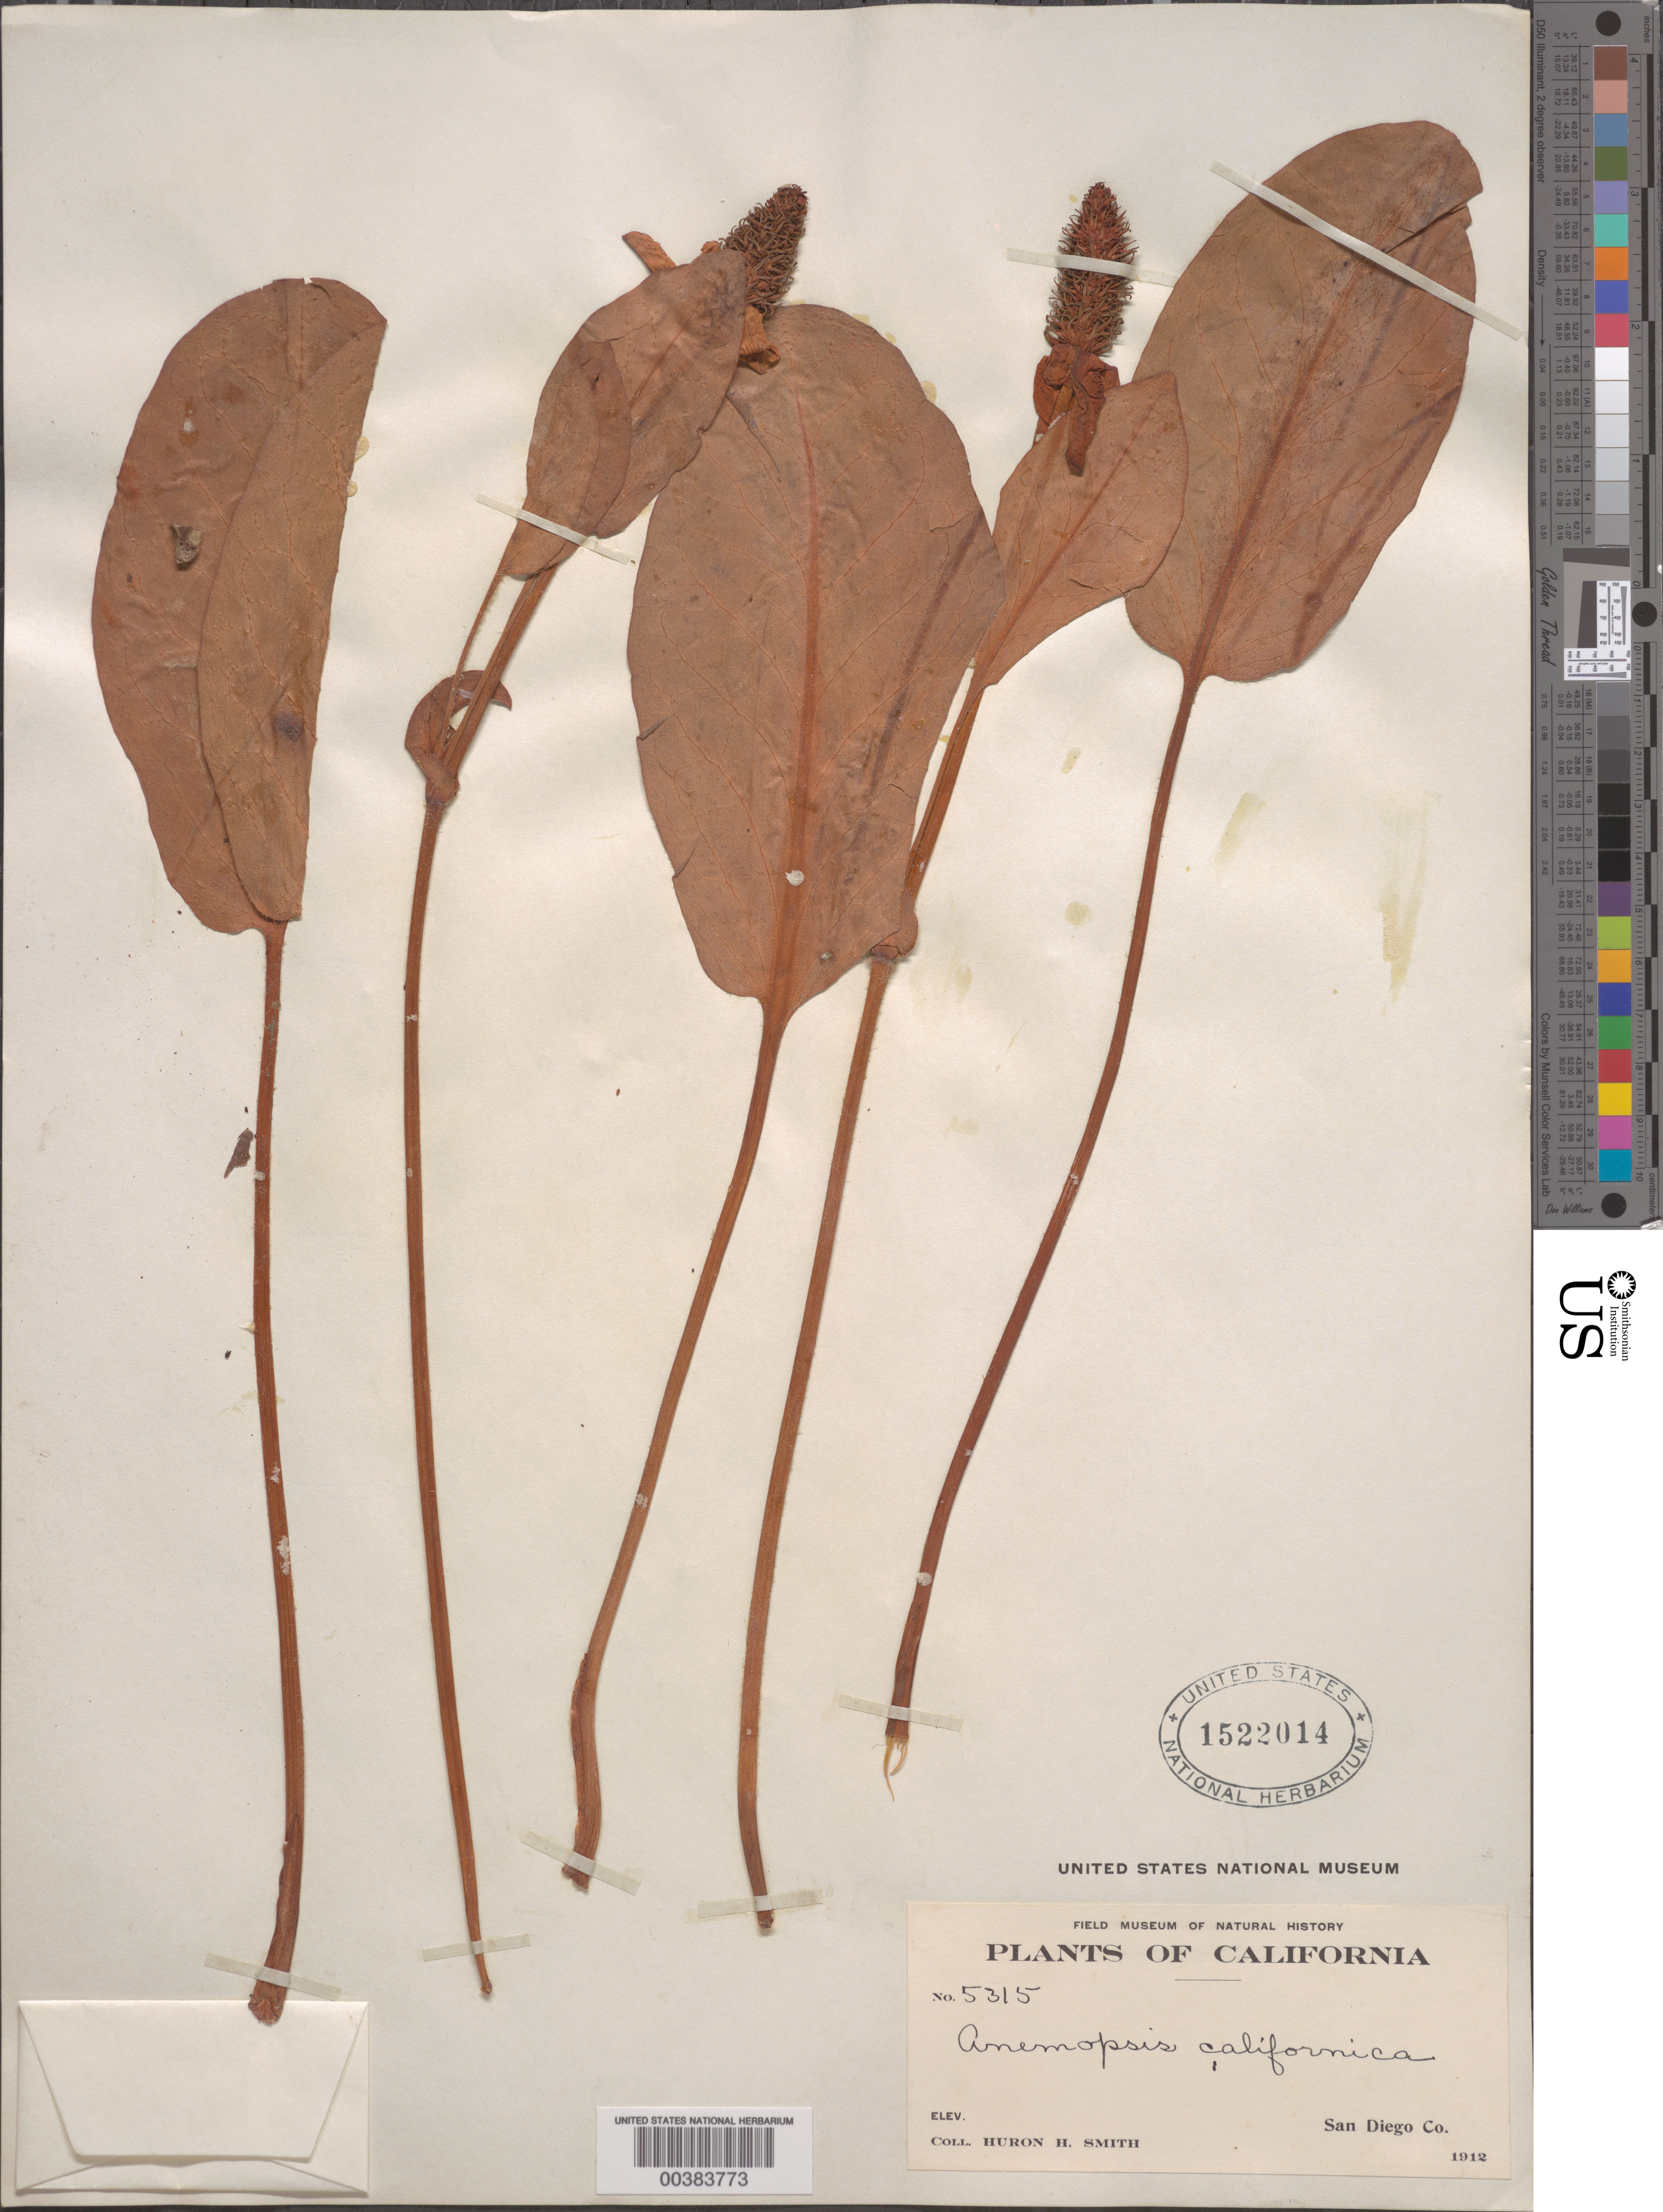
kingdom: Plantae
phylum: Tracheophyta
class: Magnoliopsida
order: Piperales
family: Saururaceae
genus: Anemopsis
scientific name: Anemopsis californica var. typica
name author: Kelso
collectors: H. B. Smith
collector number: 5315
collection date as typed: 1912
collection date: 1912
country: United States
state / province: California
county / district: San Diego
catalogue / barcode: US 1522014